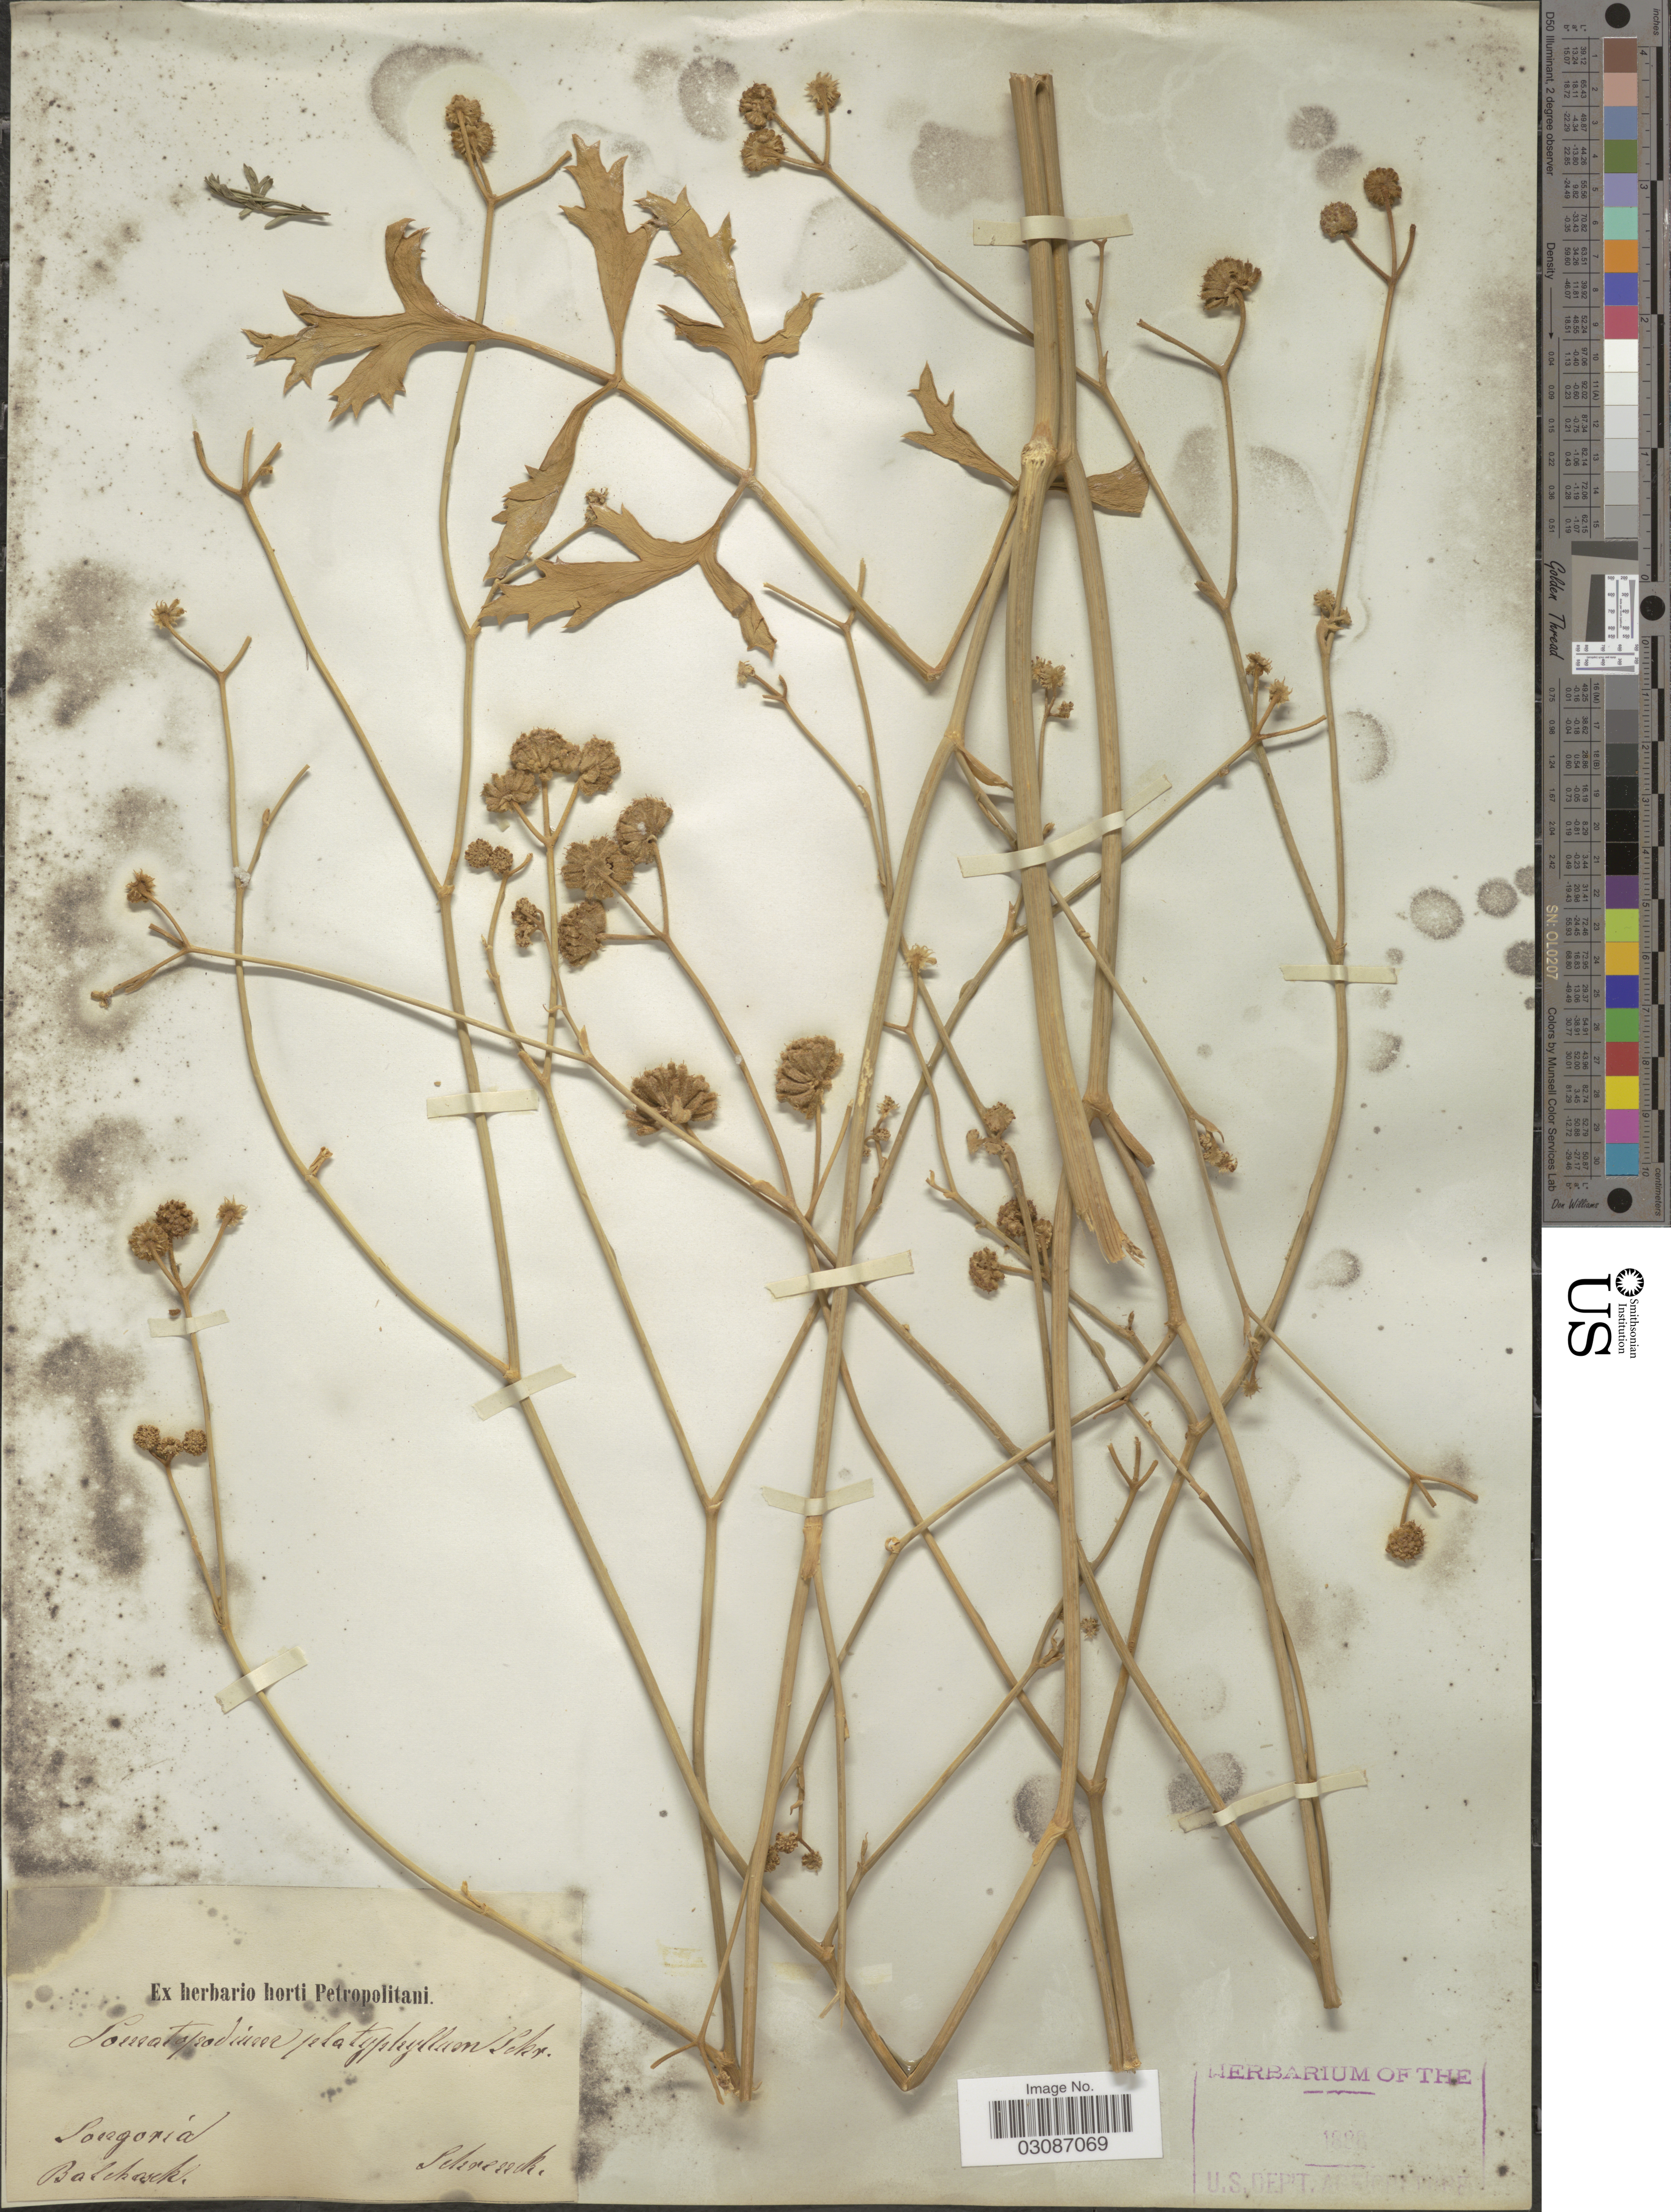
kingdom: Plantae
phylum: Tracheophyta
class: Magnoliopsida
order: Apiales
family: Apiaceae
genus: Seseli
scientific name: Seseli polyphyllum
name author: Ten.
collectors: -- Schrenck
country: Kazakhstan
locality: Songoria. Balchasch. (Balkhash).